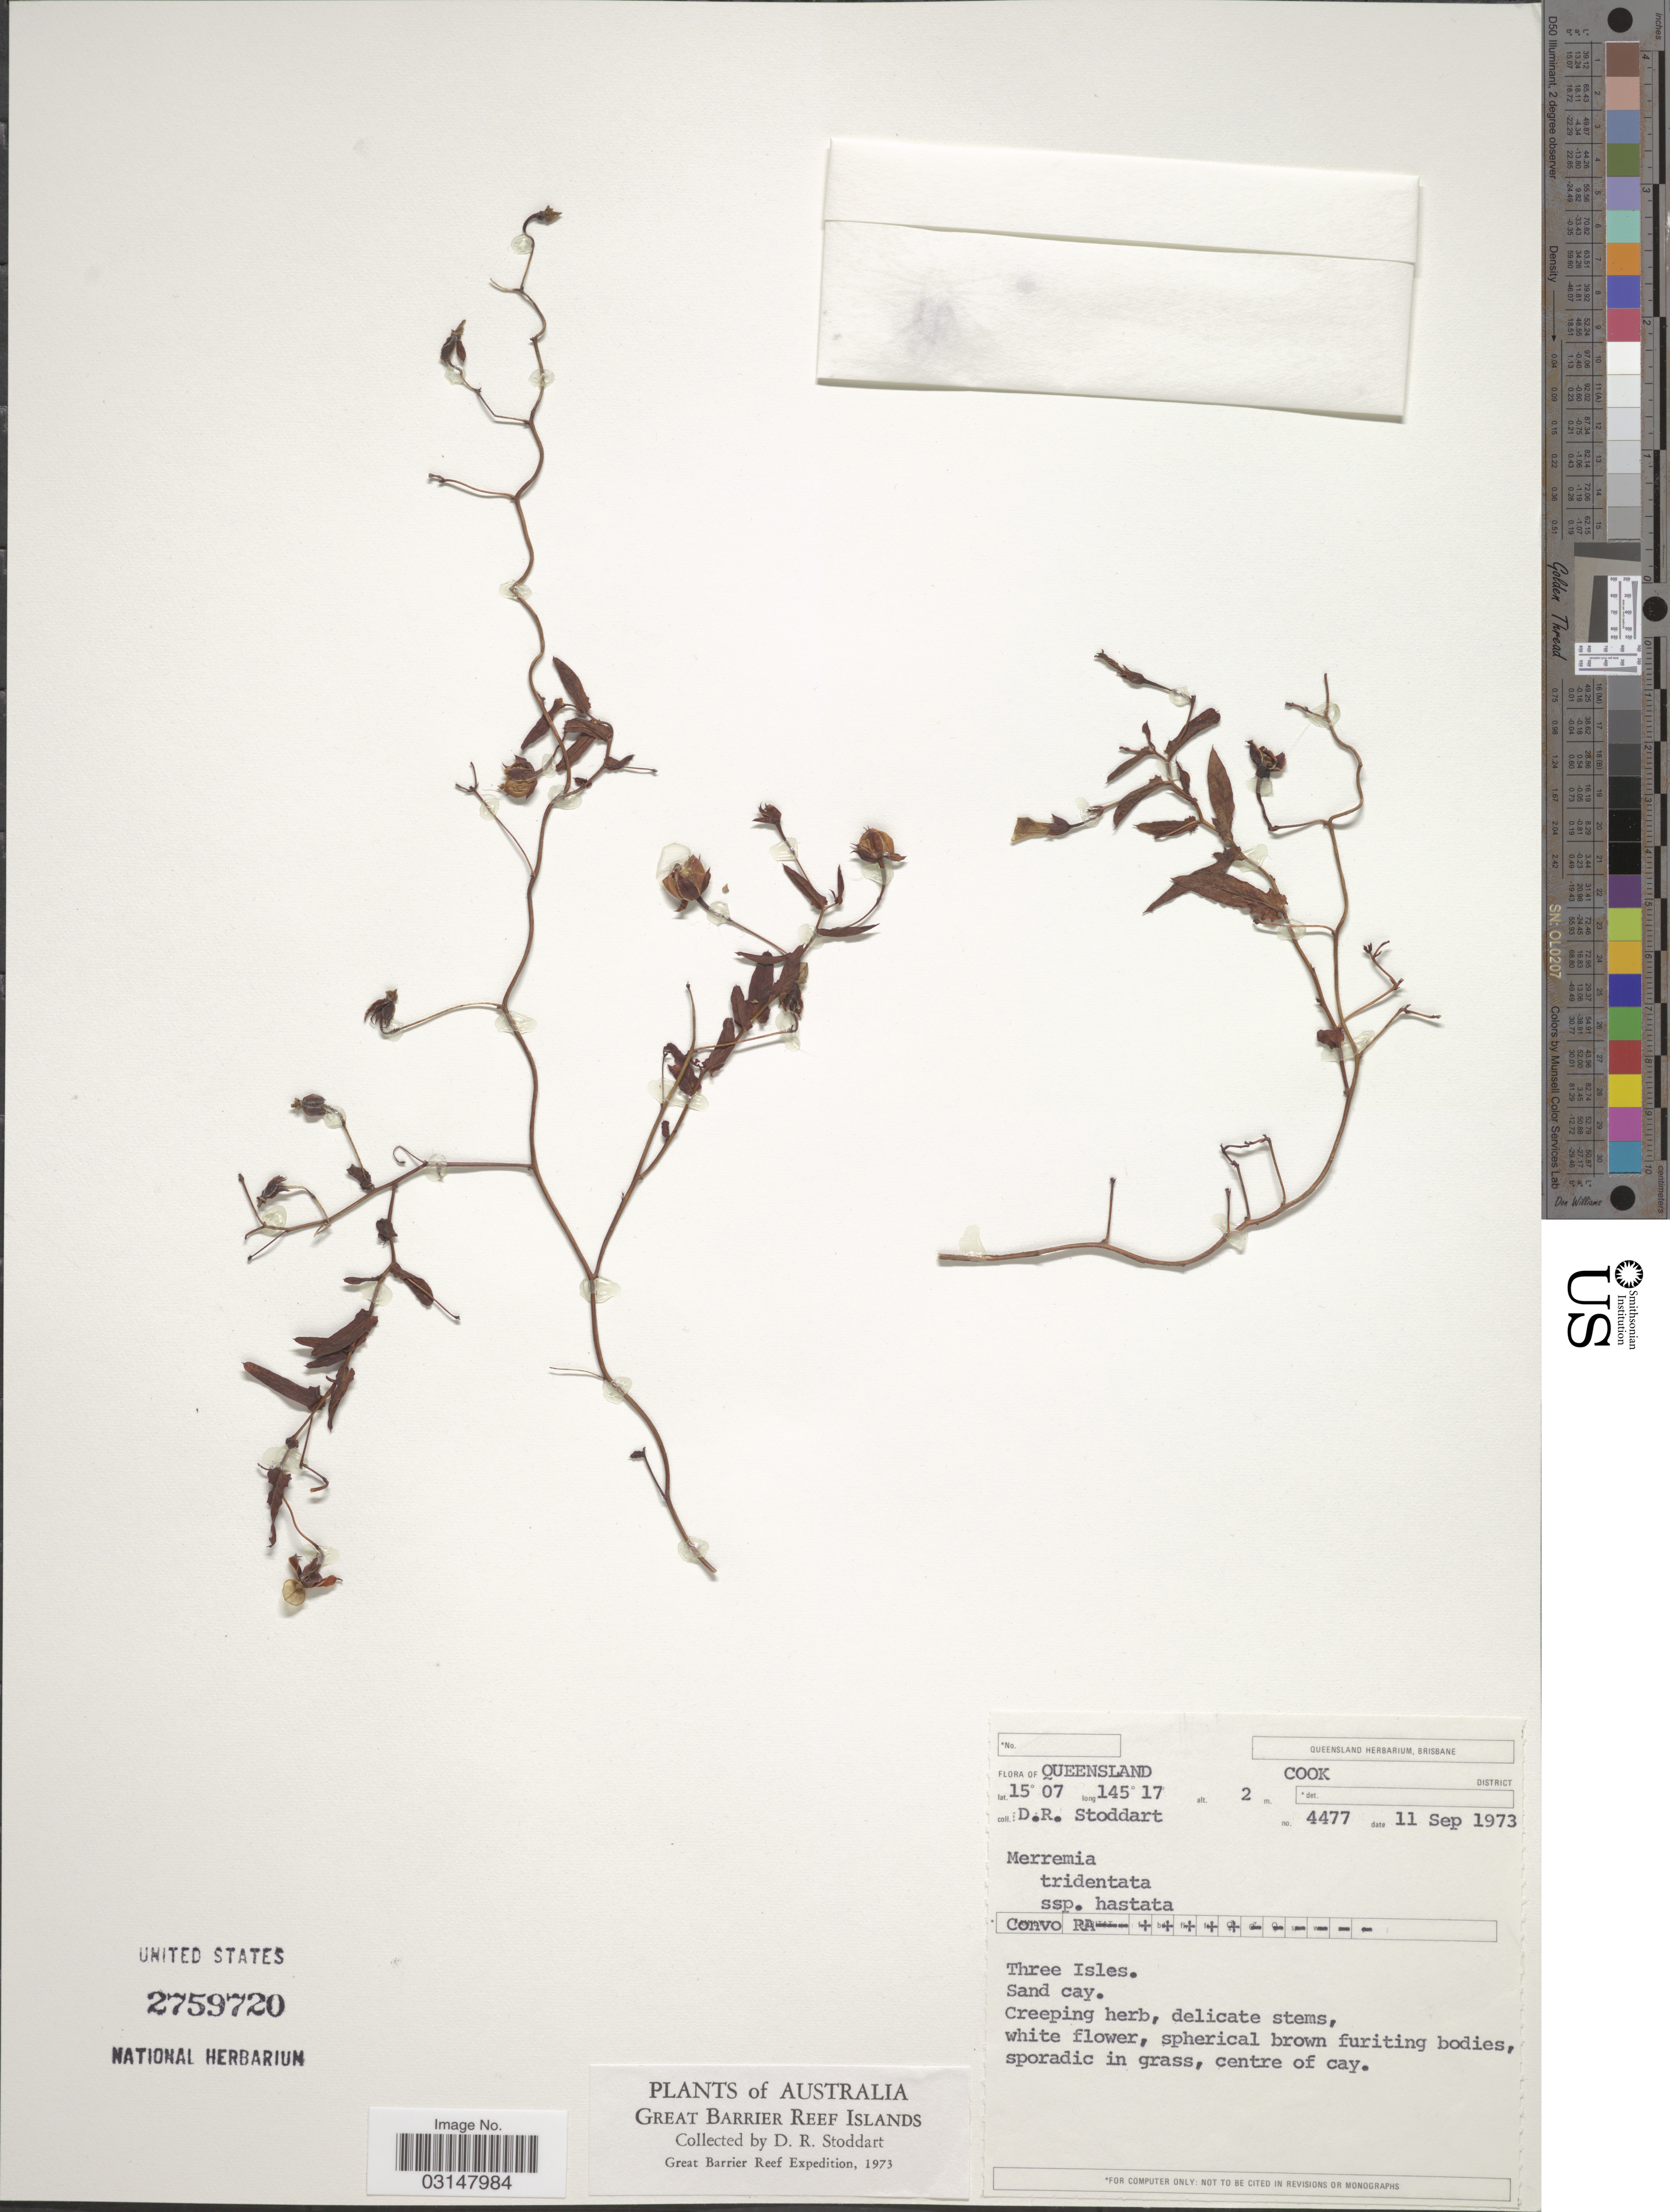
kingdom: Plantae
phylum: Tracheophyta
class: Magnoliopsida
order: Solanales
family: Convolvulaceae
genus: Xenostegia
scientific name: Xenostegia tridentata subsp. hastata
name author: (Ooststr.) Parmar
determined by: Strong, Mark T., (BOT), Smithsonian Institution - National Museum of Natural History (UNITED STATES)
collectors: D. R. Stoddart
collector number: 4477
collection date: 1973-09-11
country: Australia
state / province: Queensland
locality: Cook District. Three Isles. Great Barrier Reef Islands.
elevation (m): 2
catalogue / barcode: US 2759720